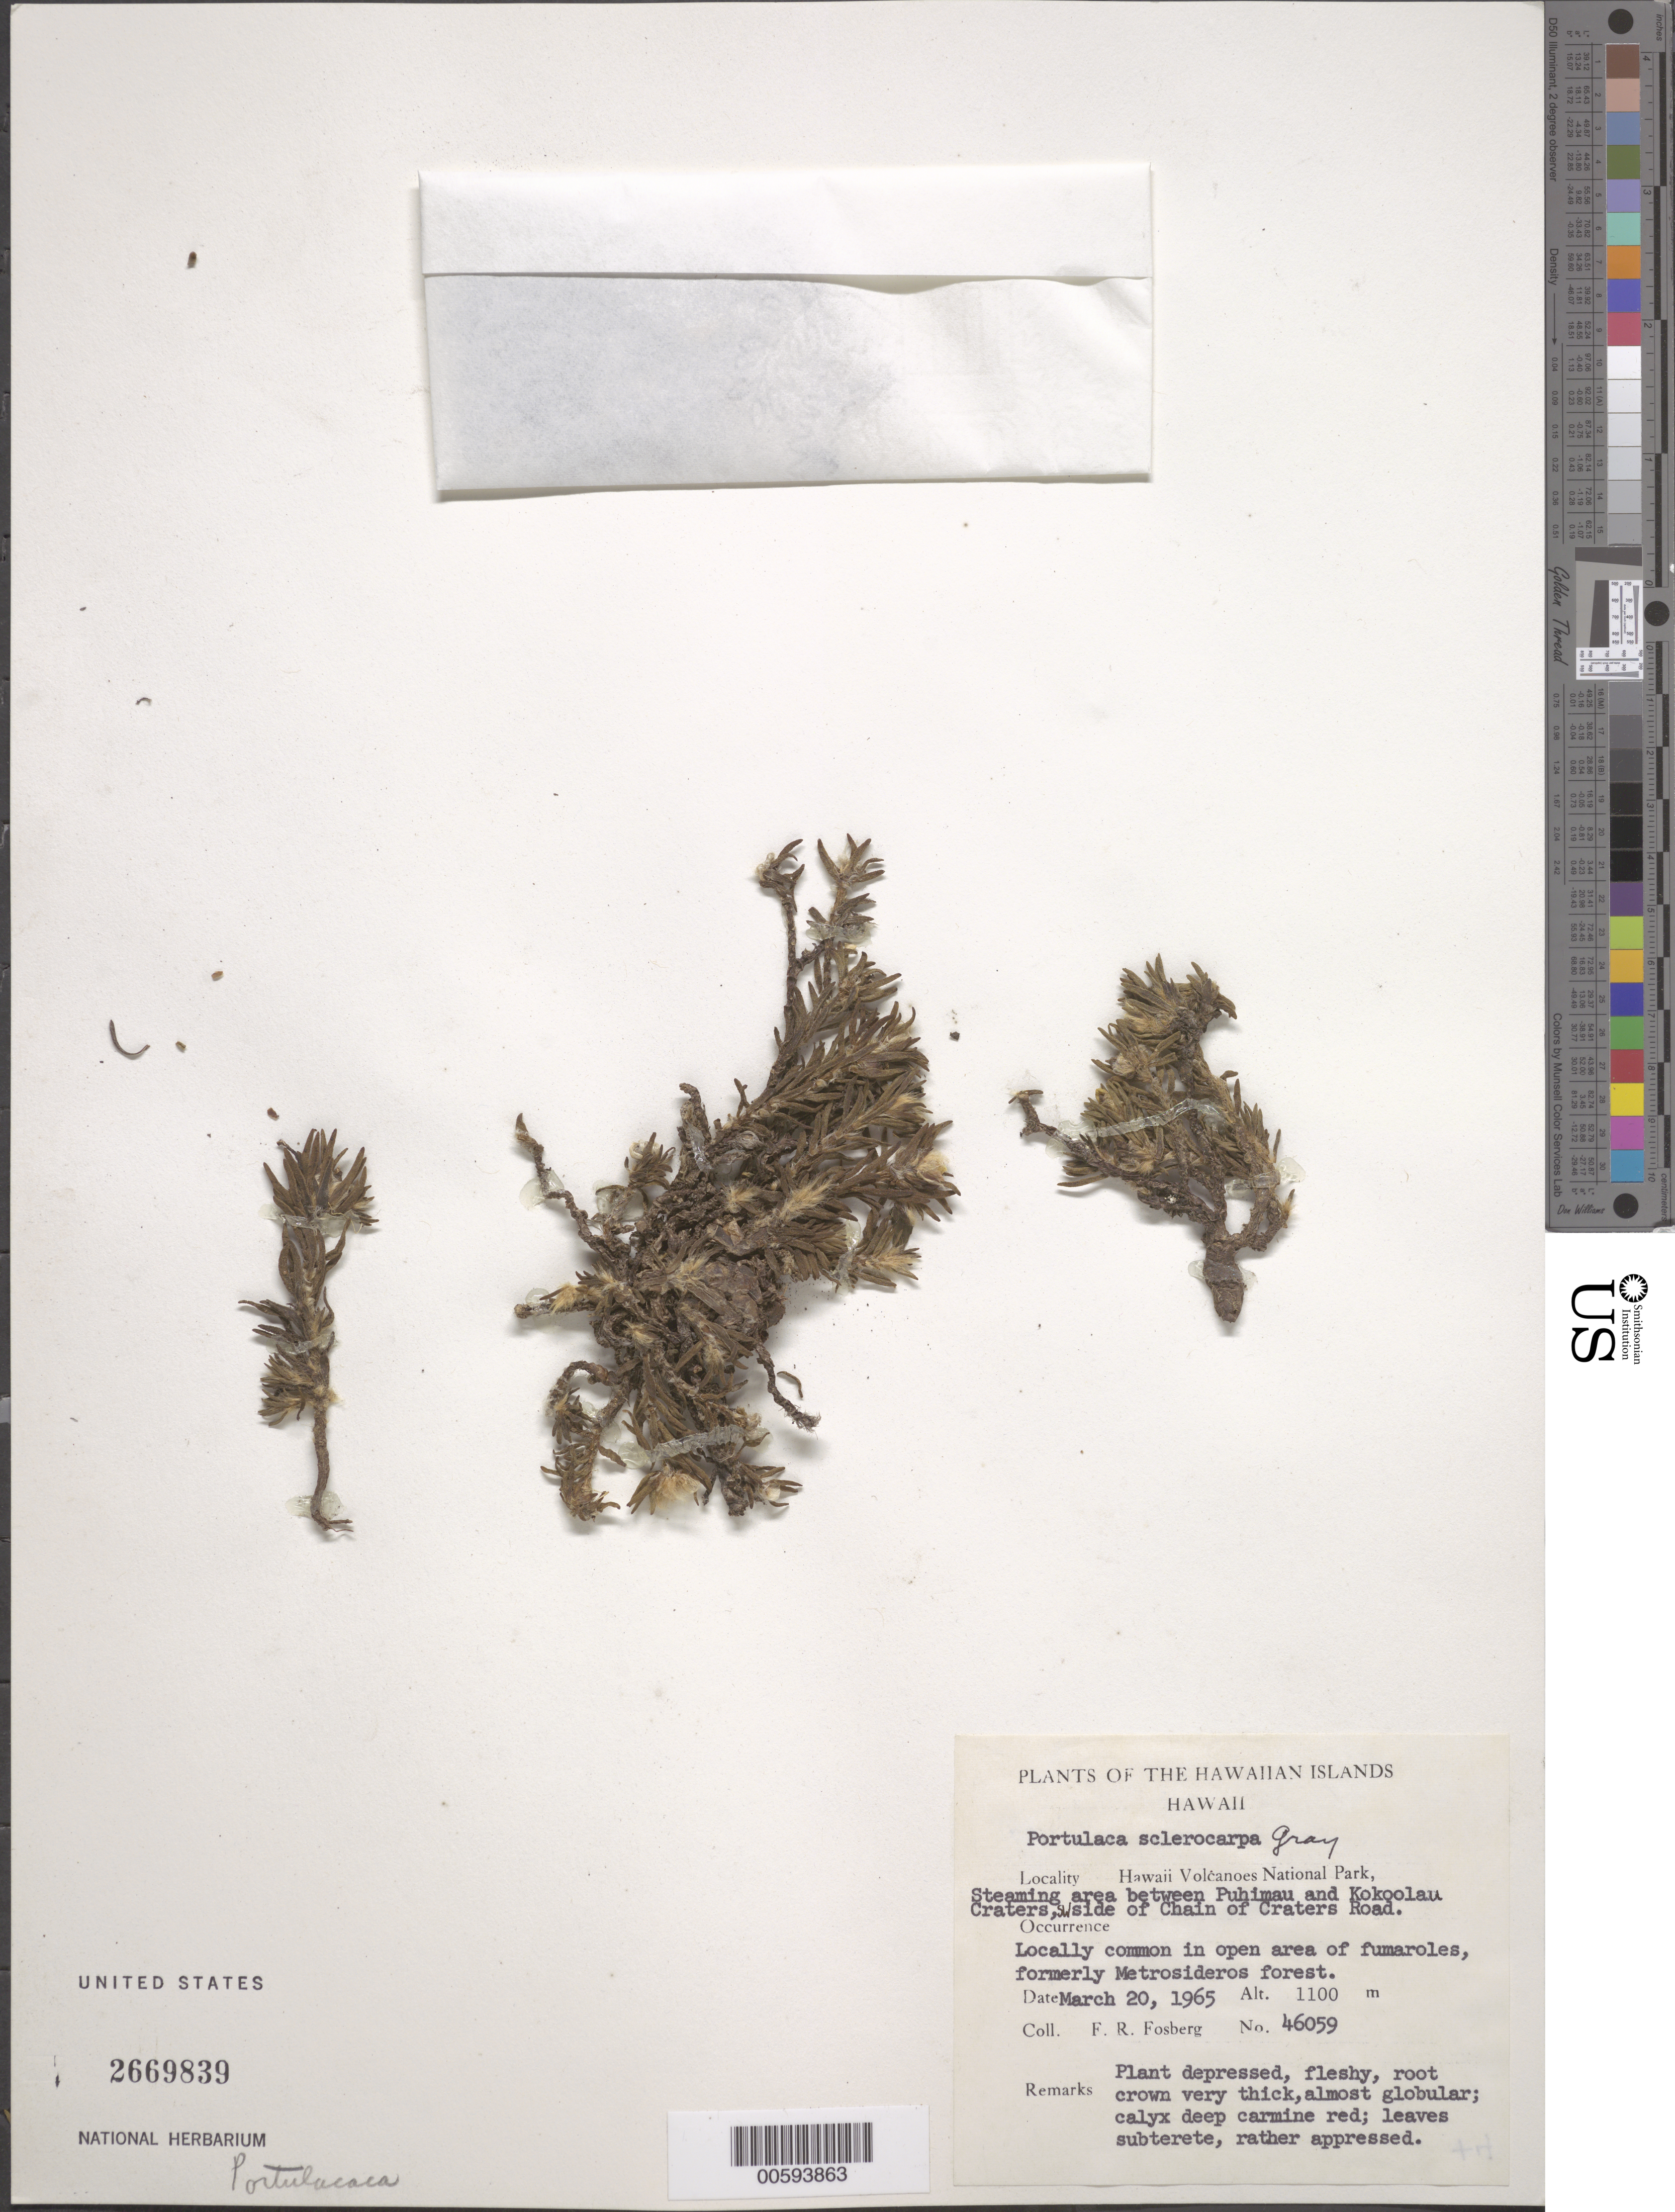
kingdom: Plantae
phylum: Tracheophyta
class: Magnoliopsida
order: Caryophyllales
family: Portulacaceae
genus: Portulaca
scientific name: Portulaca sclerocarpa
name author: A. Gray in Wilkes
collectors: F. R. Fosberg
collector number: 46059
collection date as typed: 20 Mar 1965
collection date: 1965-03-20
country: United States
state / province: Hawaii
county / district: Hawaii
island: Hawaii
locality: Hawaii Volcanoes National Park. Steaming area between Puhimau and Kokoolau Craters, southwest side of Chain of Craters Road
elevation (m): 1100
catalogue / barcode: US 2669839